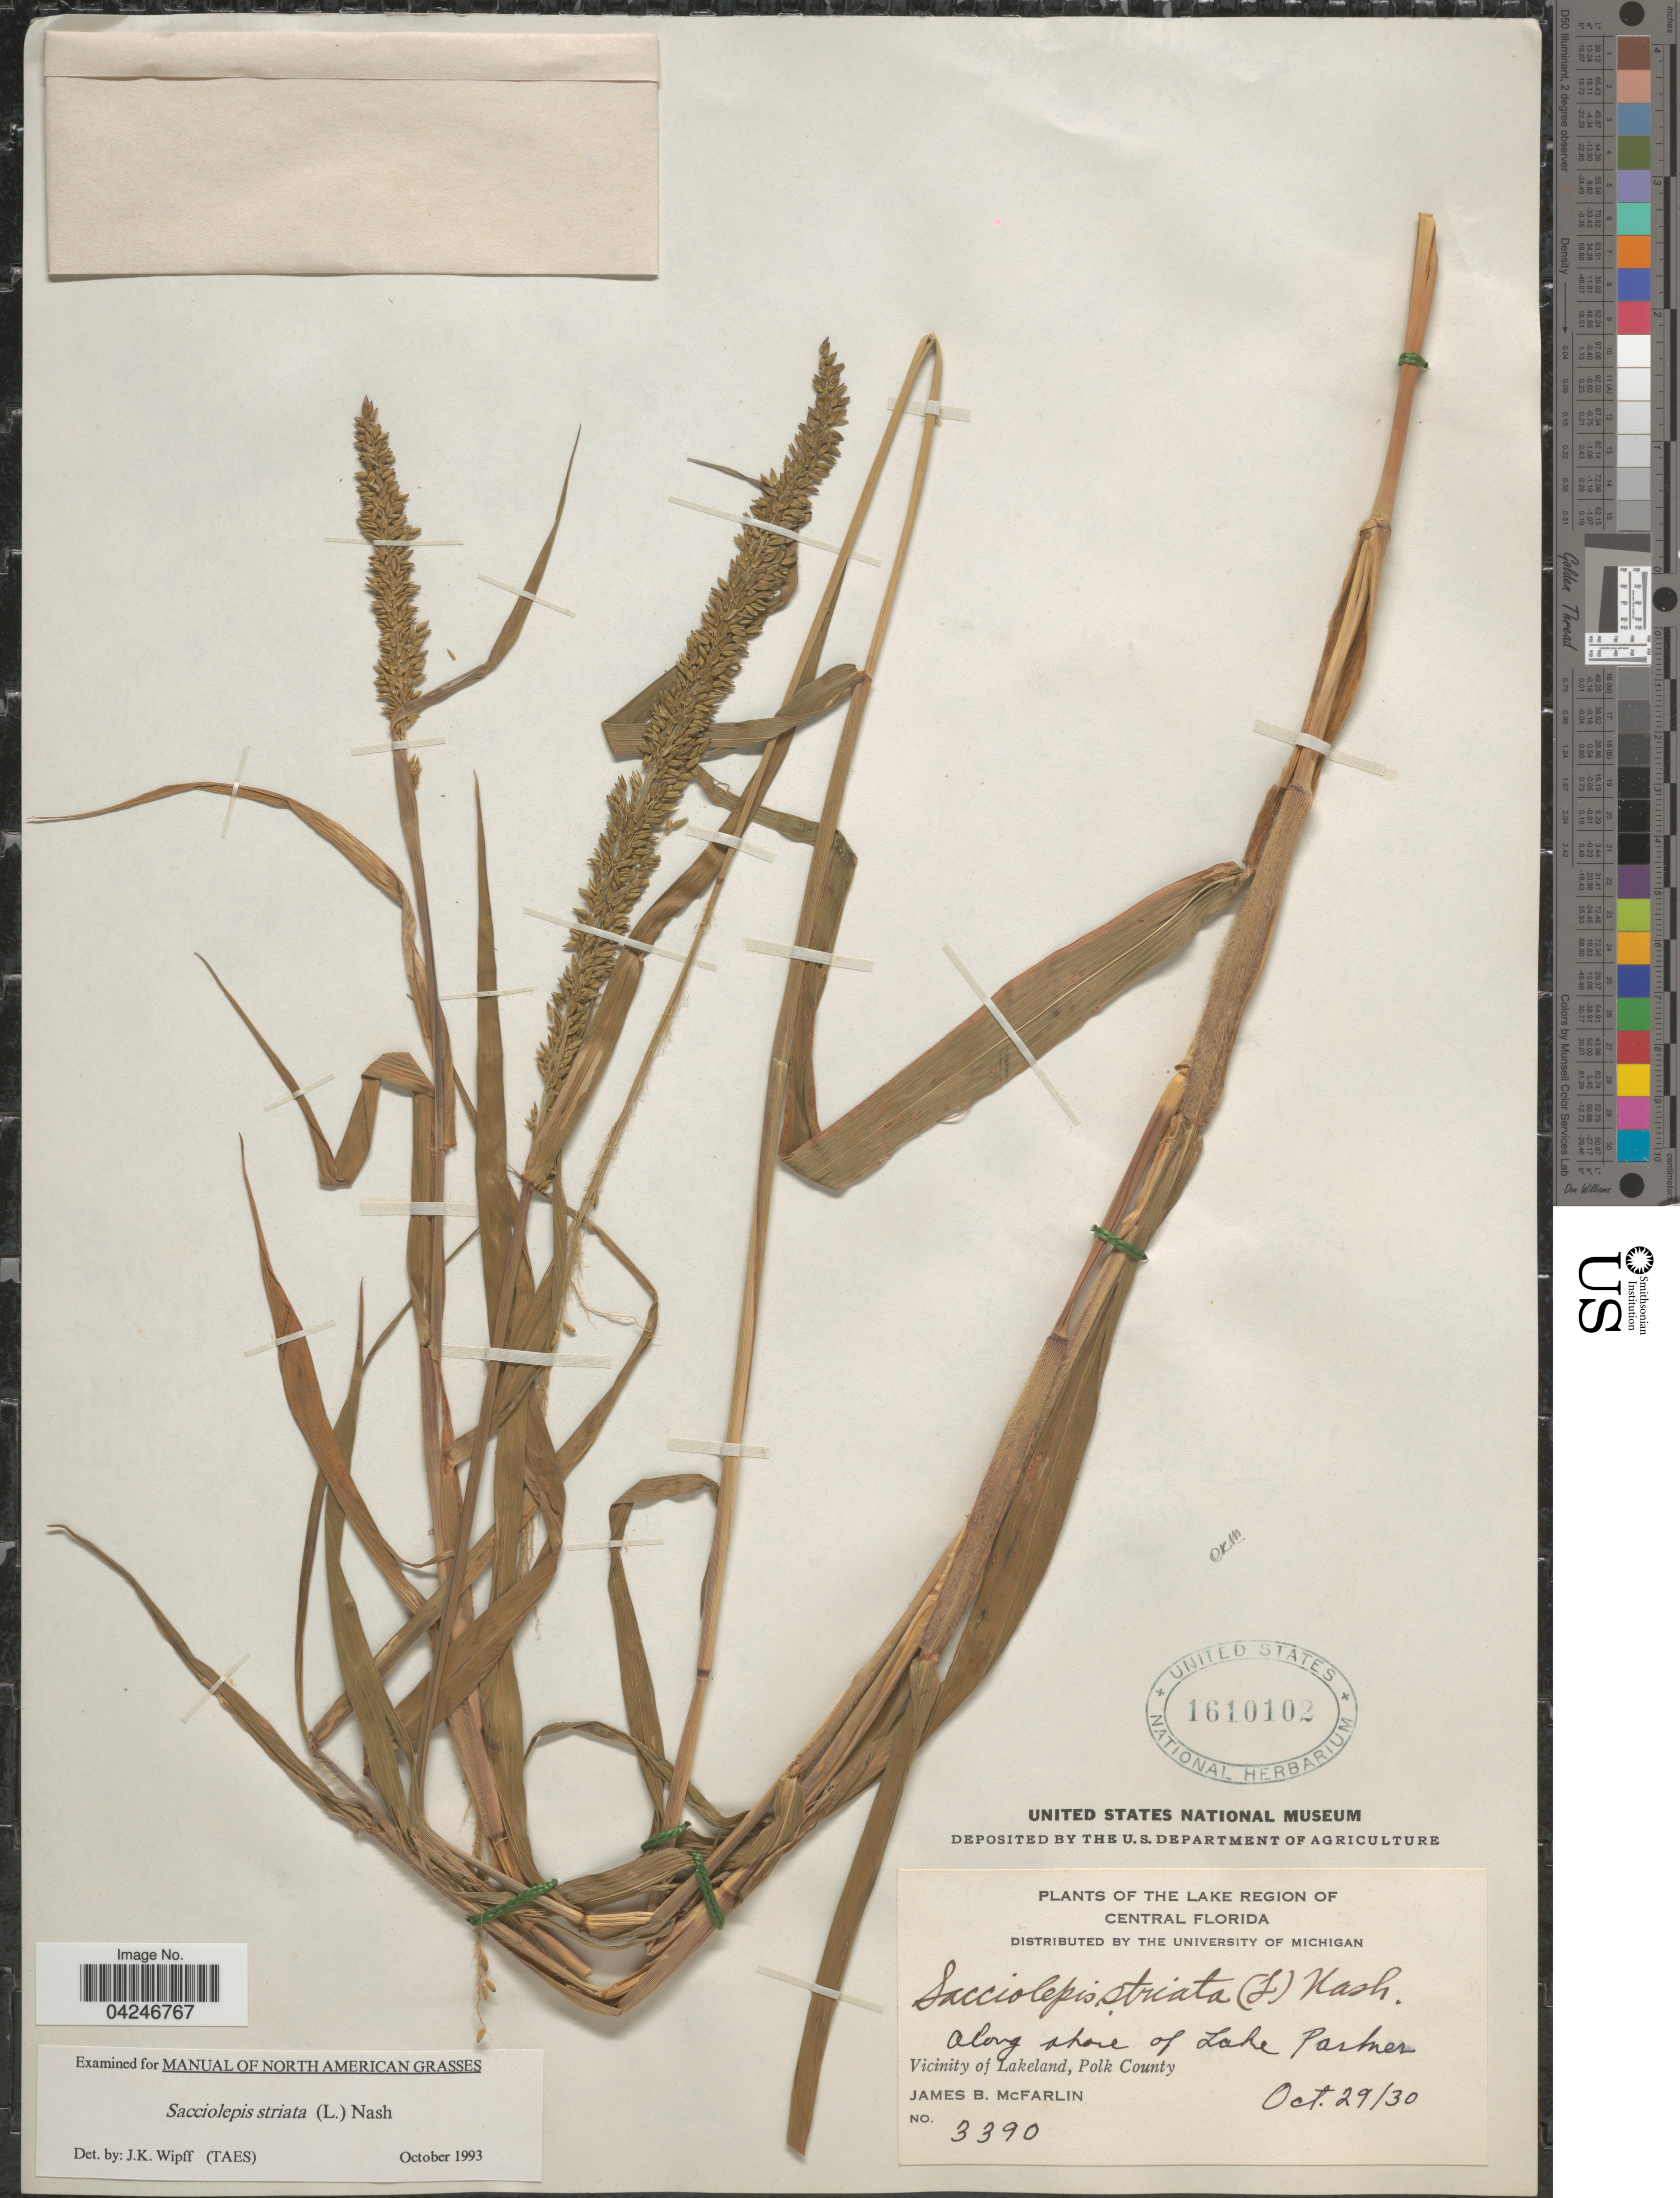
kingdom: Plantae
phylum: Tracheophyta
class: Liliopsida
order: Poales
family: Poaceae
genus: Sacciolepis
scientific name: Sacciolepis striata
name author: (L.) Nash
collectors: J. McFarlin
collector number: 3390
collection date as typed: Transcribed d/m/y: 29/10/30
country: United States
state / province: Florida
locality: The Lake Region Of Central Florida. Along shore of Lake Partner. Vicinity of Lakeland, Polk County.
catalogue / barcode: US 1610102